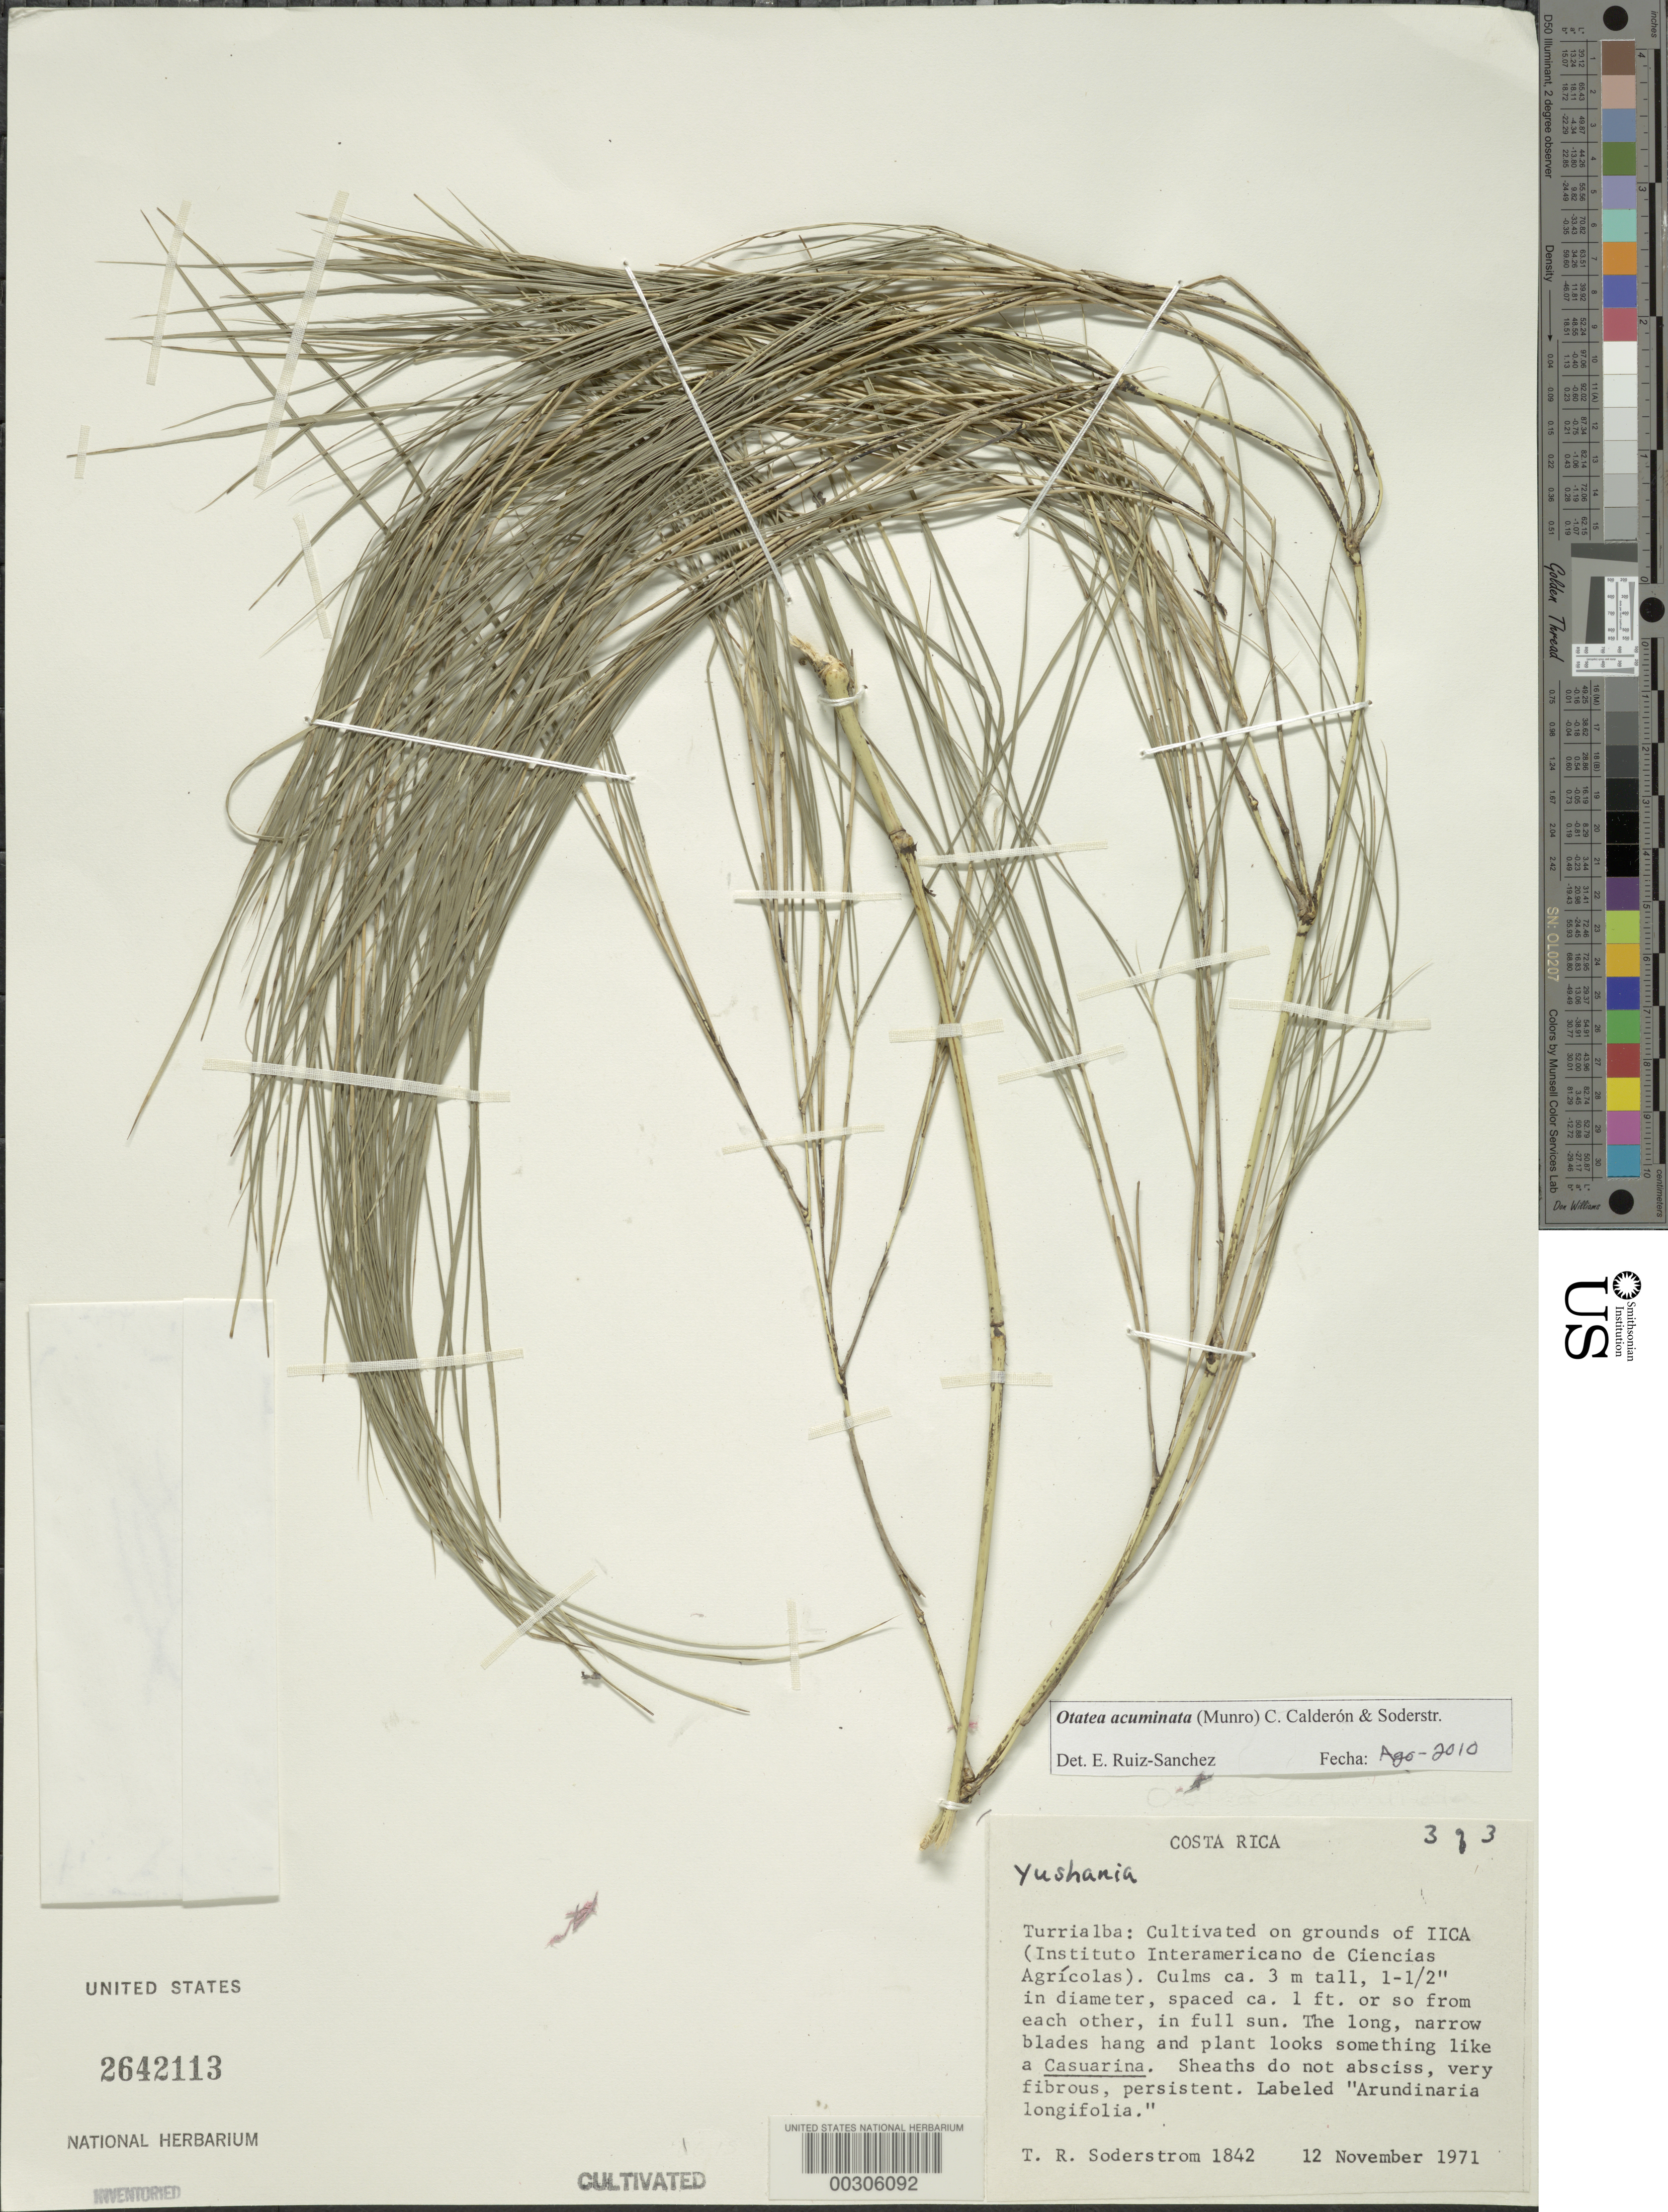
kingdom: Plantae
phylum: Tracheophyta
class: Liliopsida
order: Poales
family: Poaceae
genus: Otatea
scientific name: Otatea acuminata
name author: (Munro) C. E. Calderón & Soderstr.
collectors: T. R. Soderstrom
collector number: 1842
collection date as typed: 12 Nov 1971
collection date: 1971-11-12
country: Costa Rica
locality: Turrialba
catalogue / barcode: US 2642113